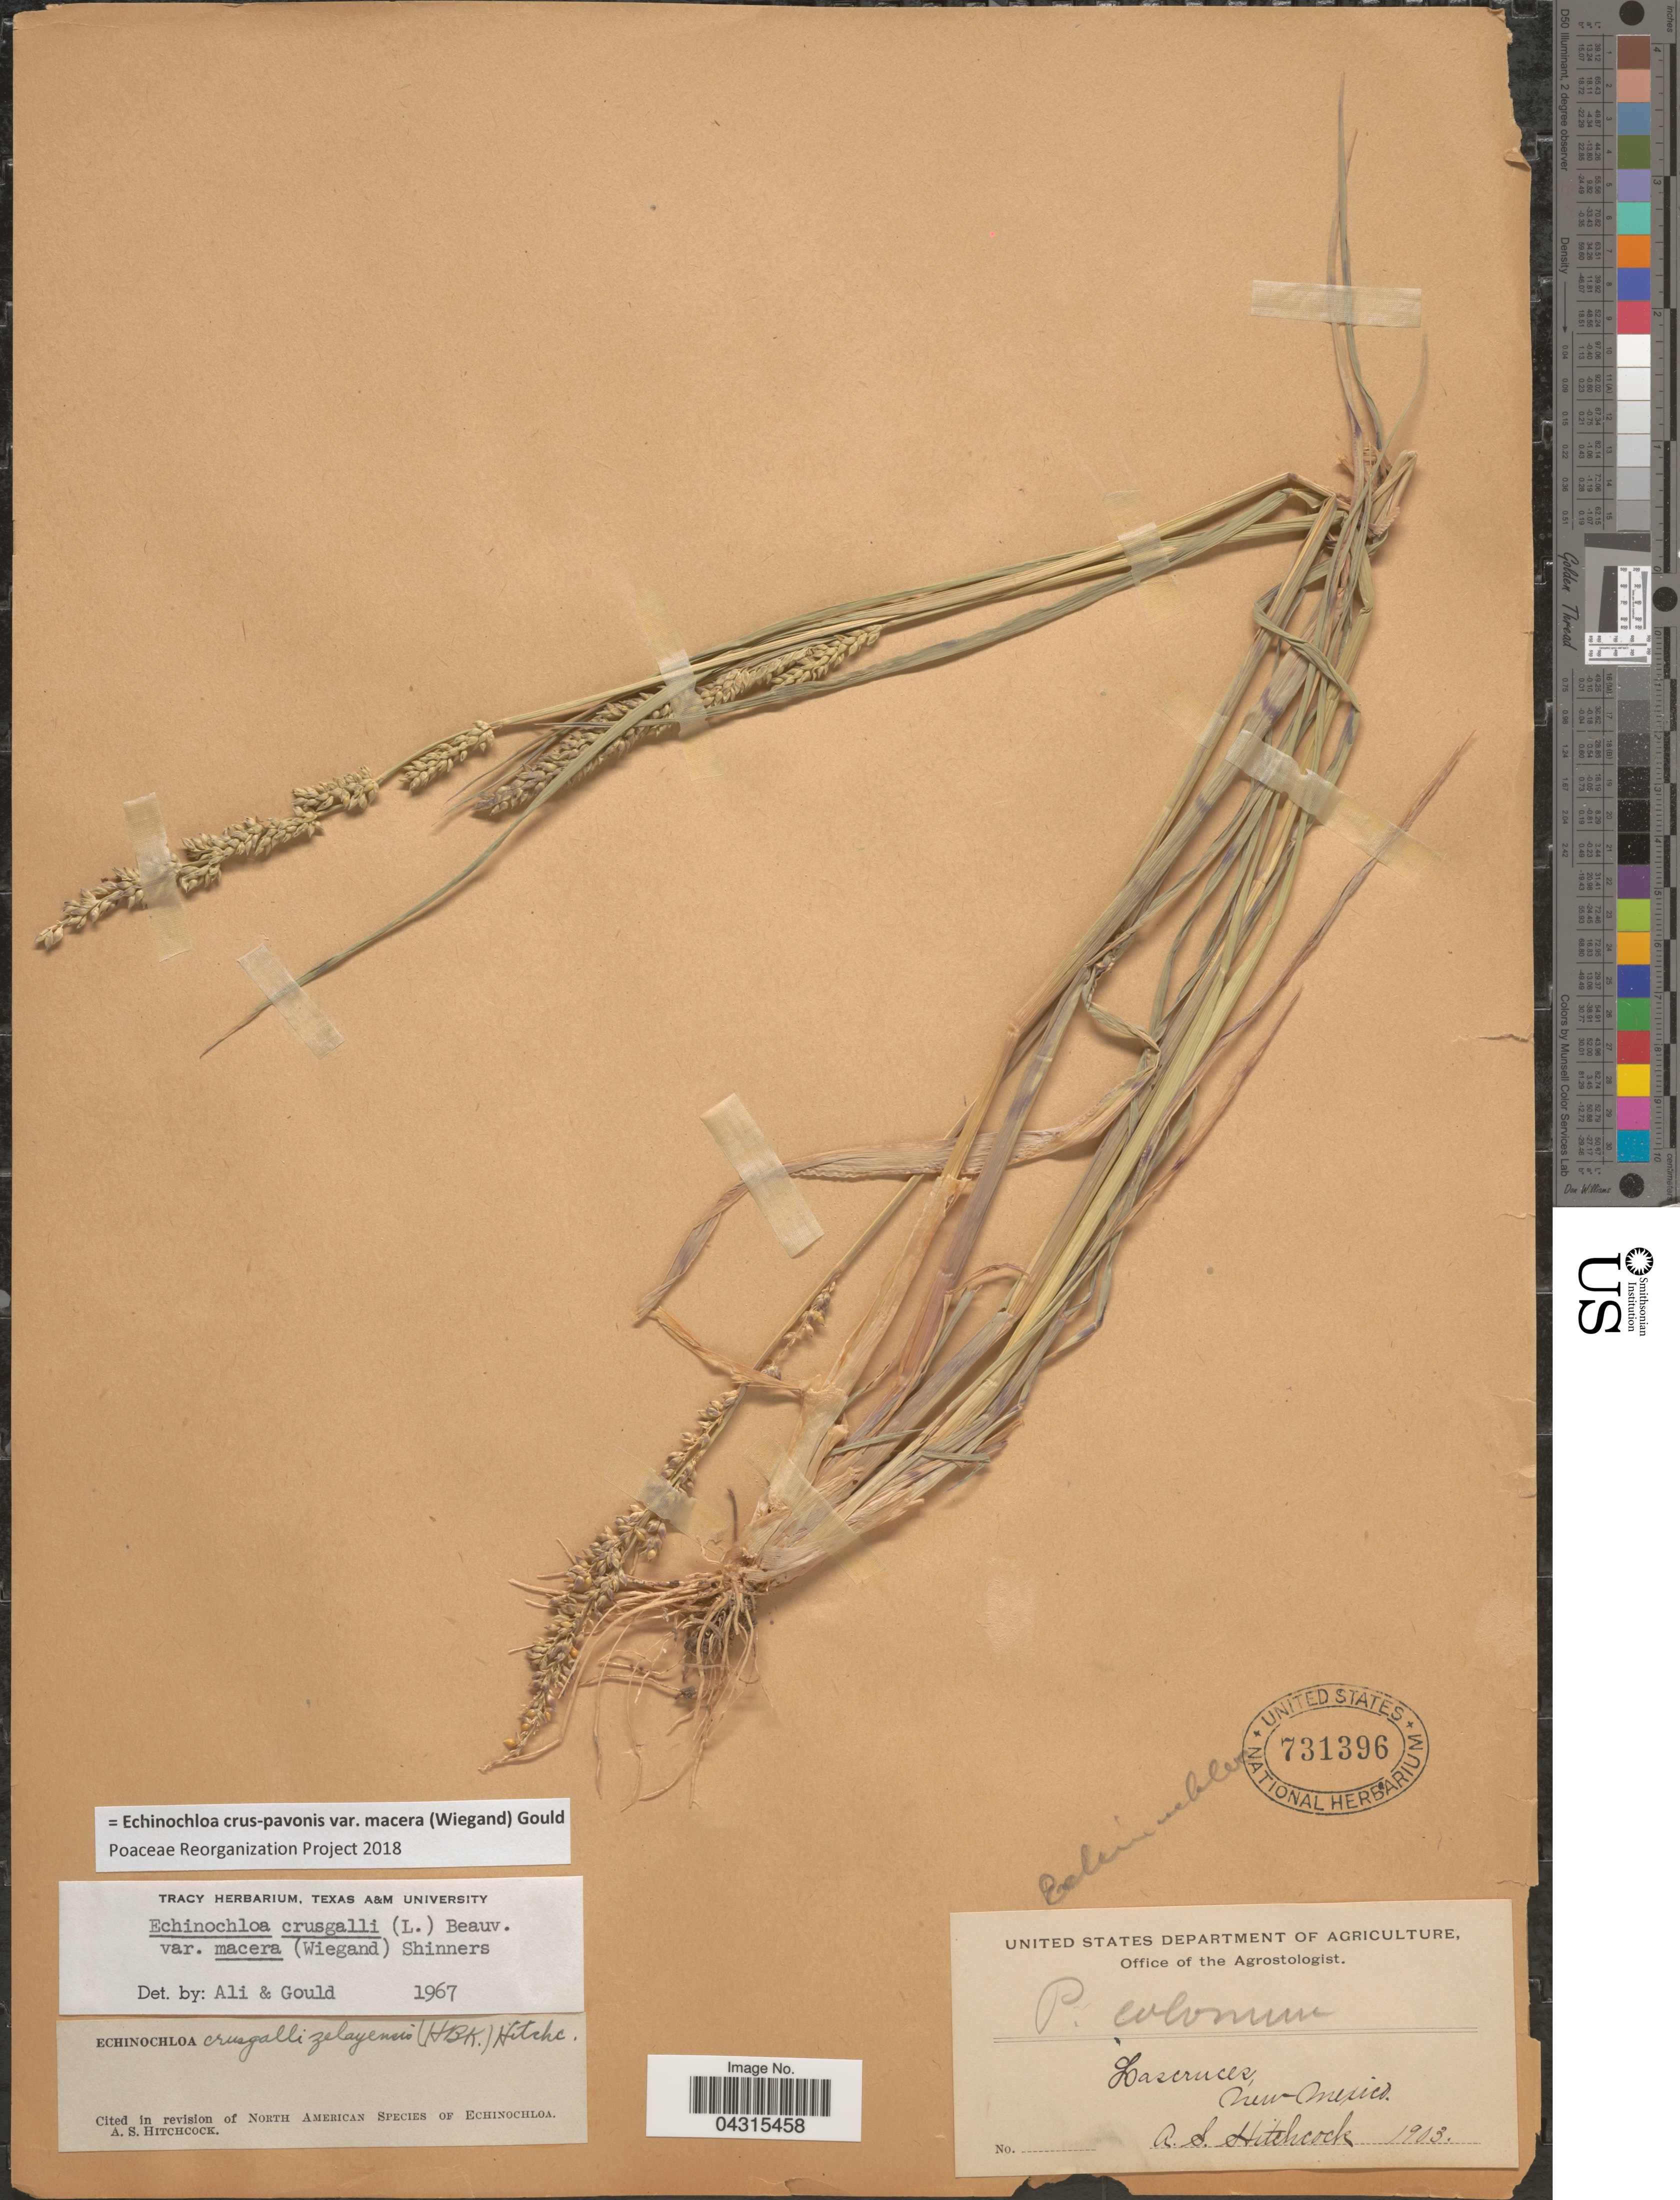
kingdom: Plantae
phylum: Tracheophyta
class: Liliopsida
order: Poales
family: Poaceae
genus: Echinochloa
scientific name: Echinochloa crus-pavonis var. macera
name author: (Wiegand) Gould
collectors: A. S. Hitchcock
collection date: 1903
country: United States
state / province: New Mexico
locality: Lascruces.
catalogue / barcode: US 731396